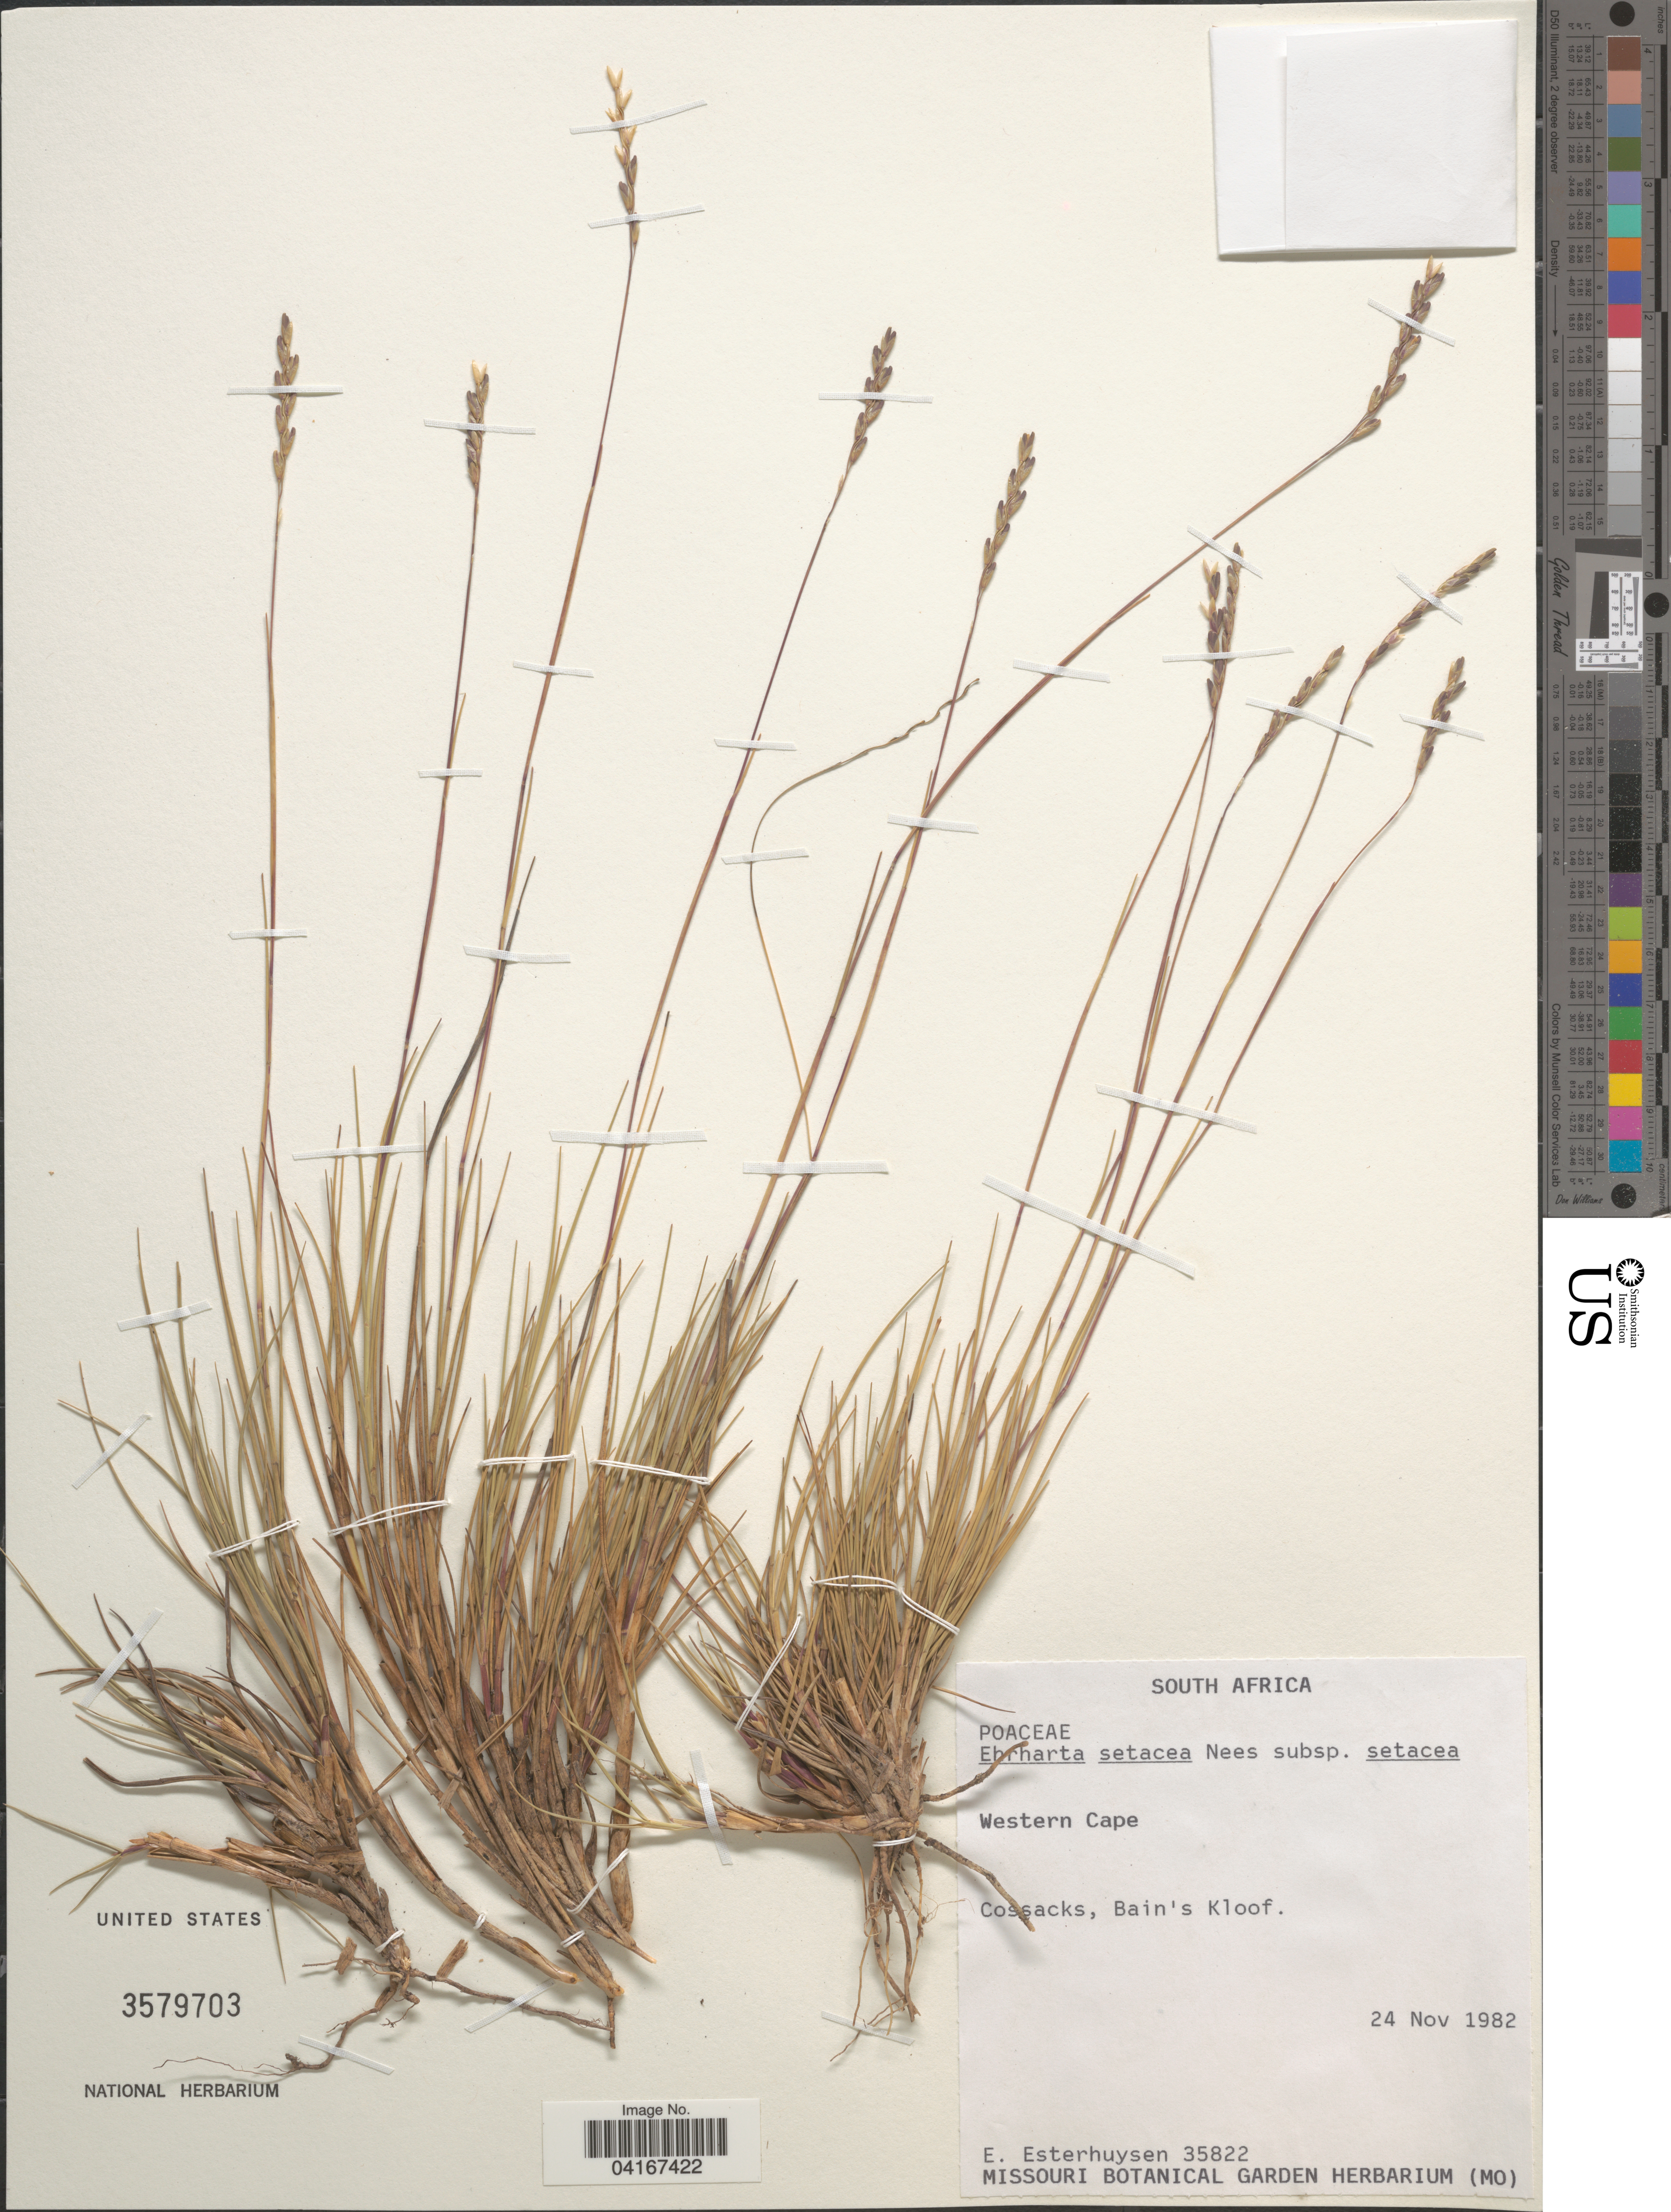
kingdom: Plantae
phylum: Tracheophyta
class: Liliopsida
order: Poales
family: Poaceae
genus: Ehrharta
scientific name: Ehrharta setacea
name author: Nees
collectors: E. E. Esterhuysen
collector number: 35822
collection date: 1982-11-24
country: South Africa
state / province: Western Cape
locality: Cossacks, Bain's Kloof.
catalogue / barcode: US 3579703